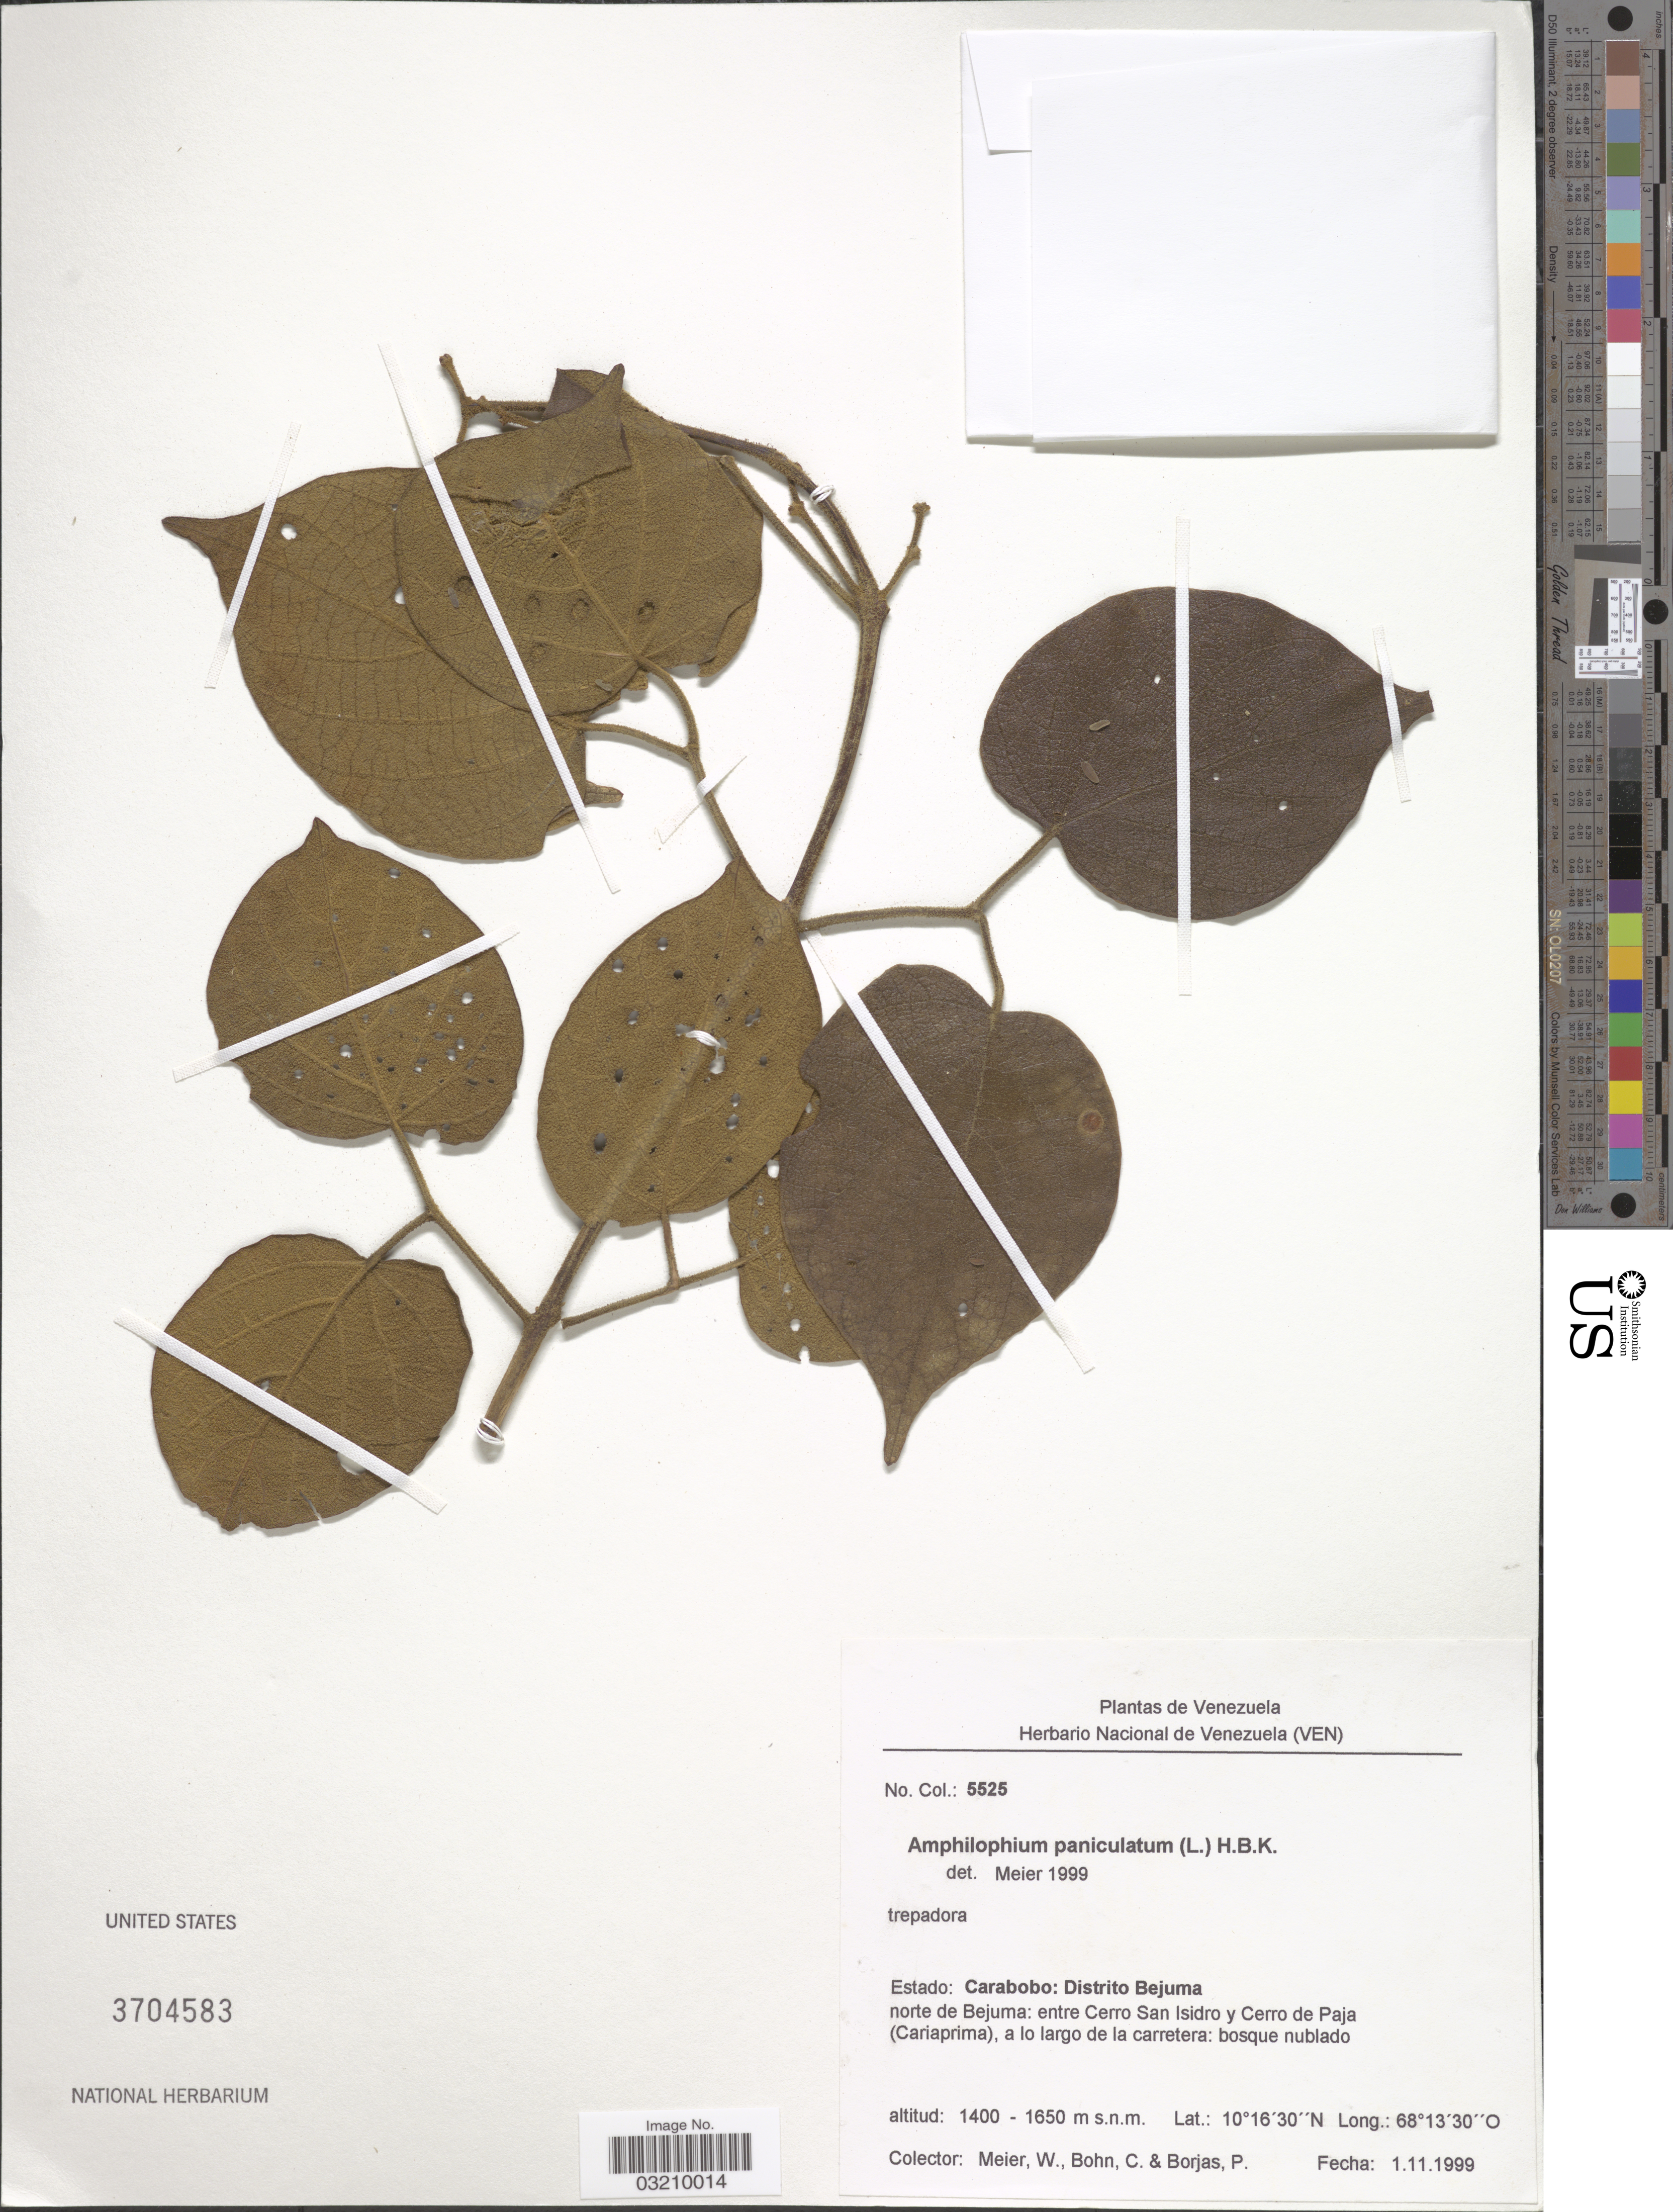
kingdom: Plantae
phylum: Tracheophyta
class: Magnoliopsida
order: Lamiales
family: Bignoniaceae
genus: Amphilophium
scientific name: Amphilophium paniculatum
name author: (L.) Kunth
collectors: W. Meier, C. Bohn & P. Borjas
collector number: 5525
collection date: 1999-11-01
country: Venezuela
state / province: Carabobo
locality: Distrito Bejuma. Norte de Bejuma: entre Cerro San Isidro y Cerro de Paja (Cariaprima).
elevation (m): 1400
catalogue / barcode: US 3704583